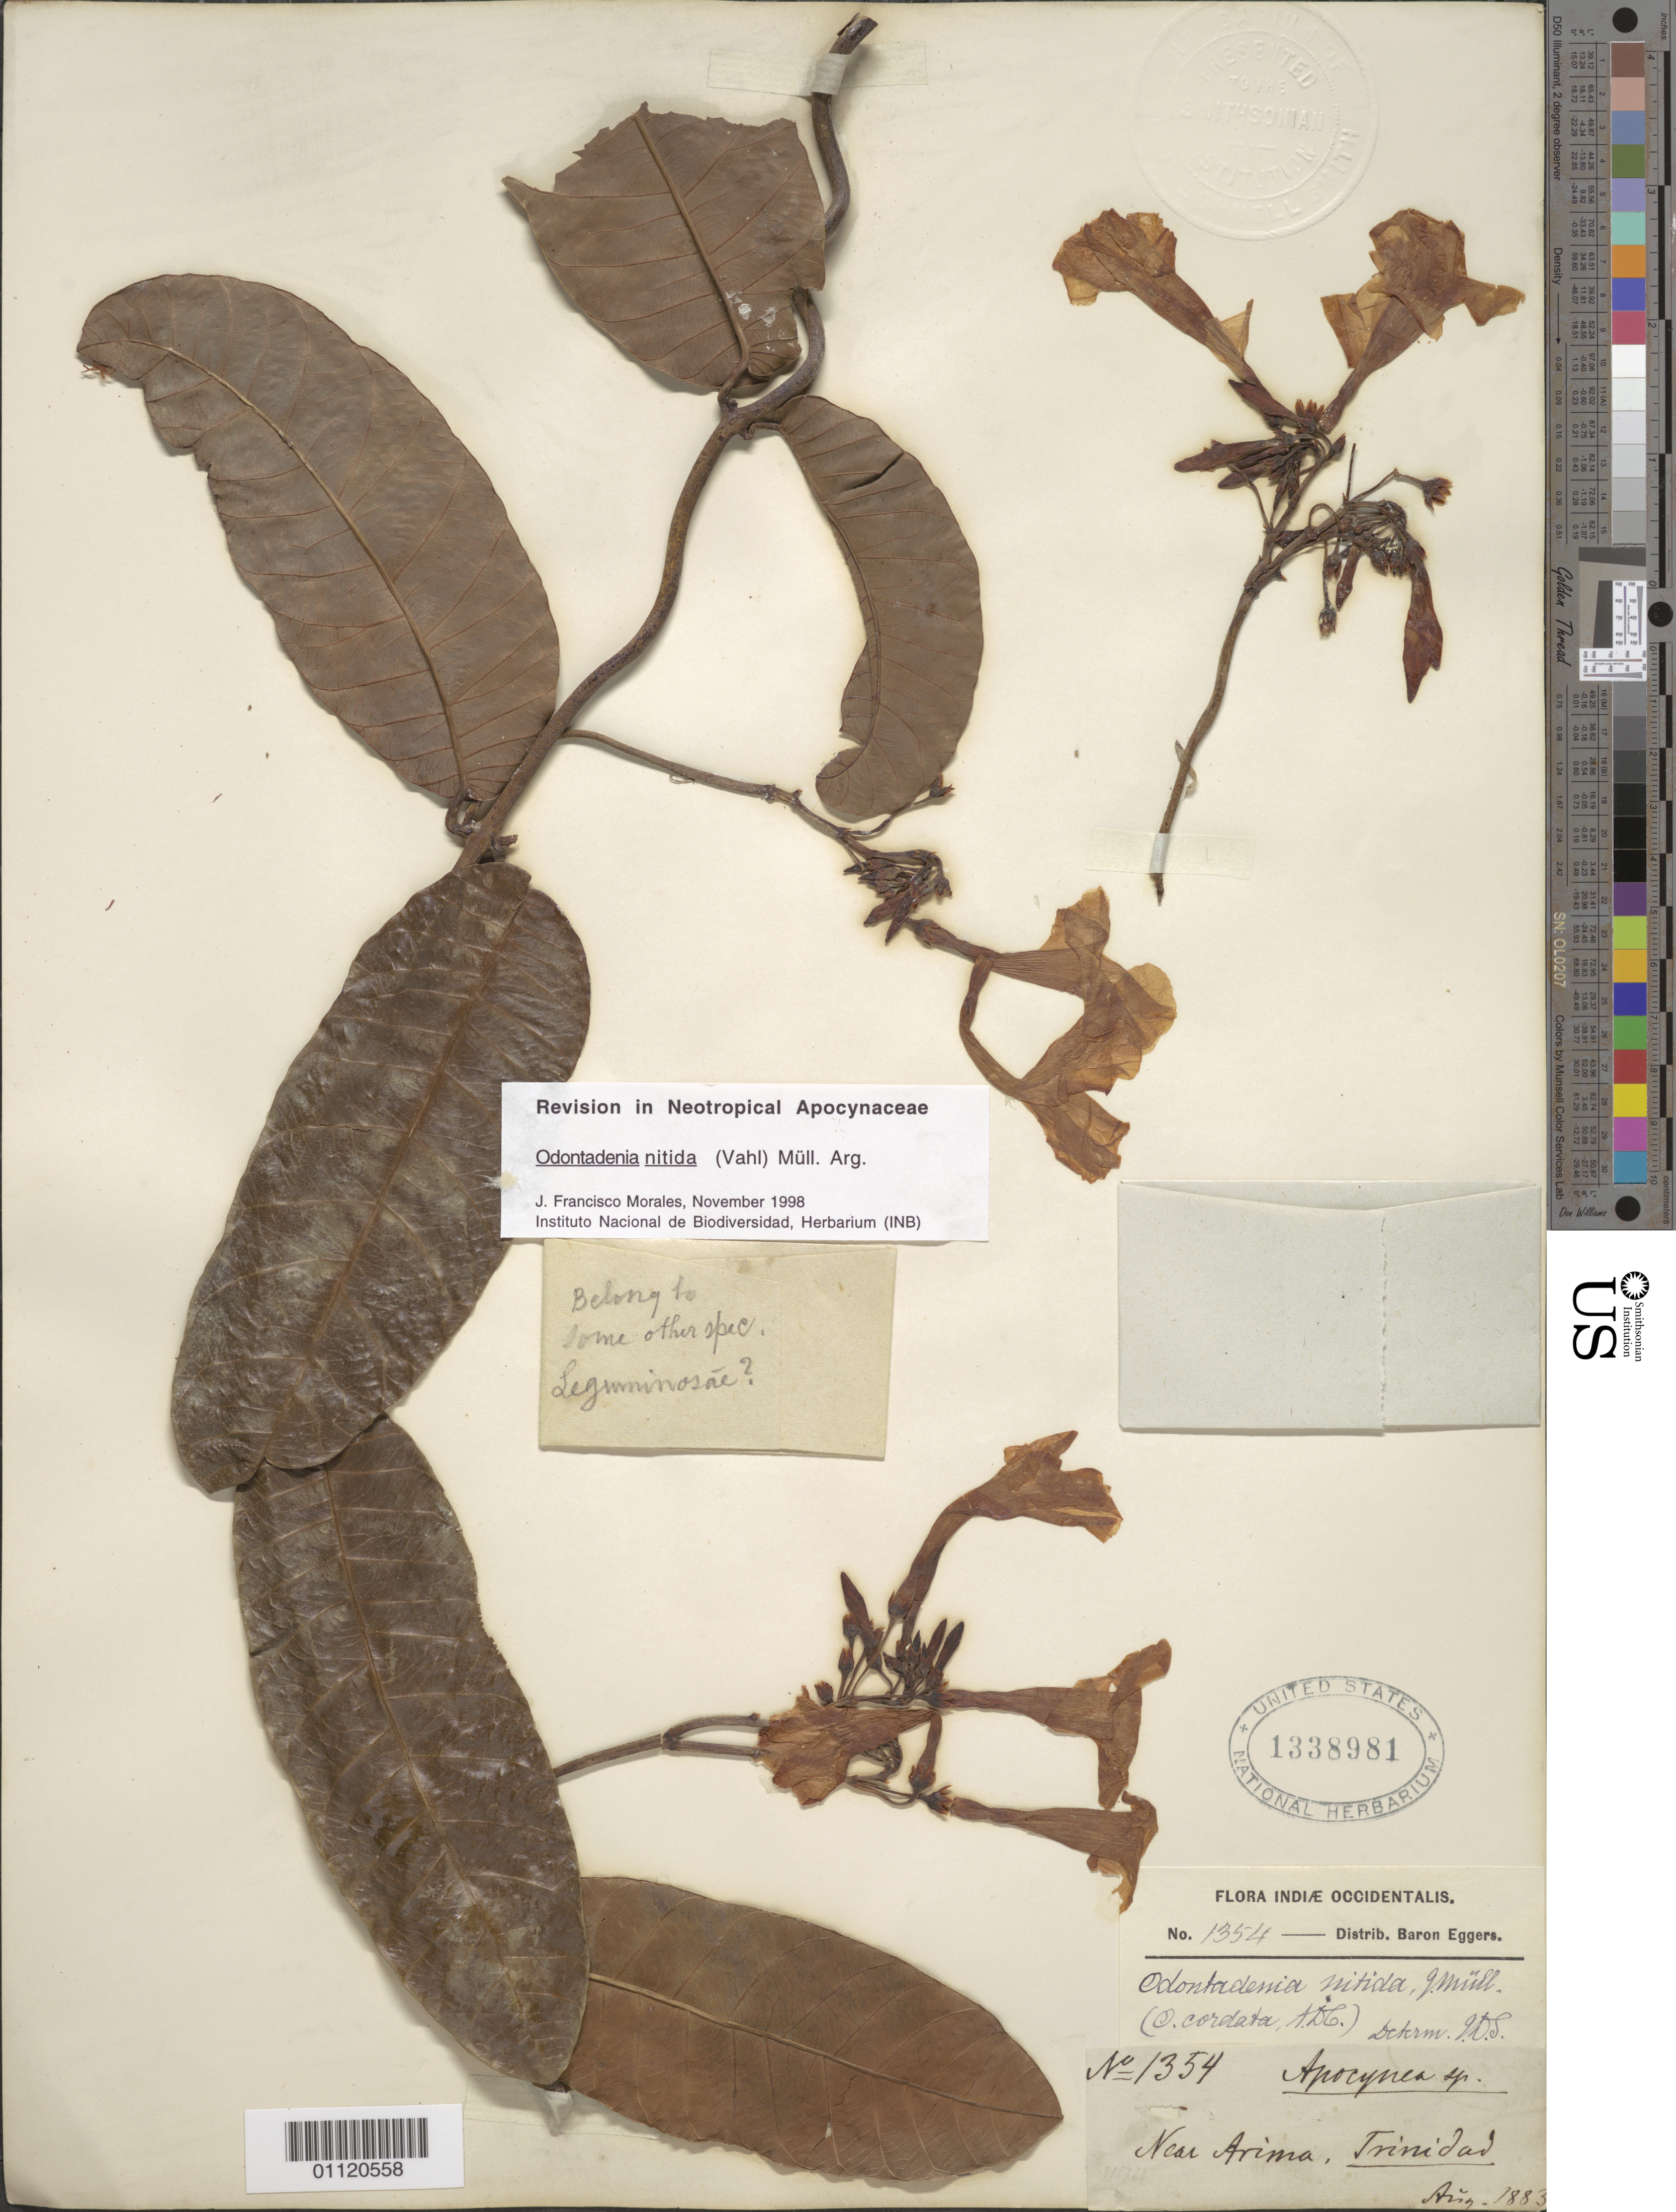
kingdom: Plantae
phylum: Tracheophyta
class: Magnoliopsida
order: Gentianales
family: Apocynaceae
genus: Odontadenia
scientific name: Odontadenia nitida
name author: (Vahl) Müll. Arg.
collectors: H. F. A. von Eggers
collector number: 1354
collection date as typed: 01 Aug 1883 to 31 Aug 1883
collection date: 1883-08-01/1883-08-31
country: Trinidad and Tobago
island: Trinidad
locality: Near Arima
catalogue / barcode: US 1338981